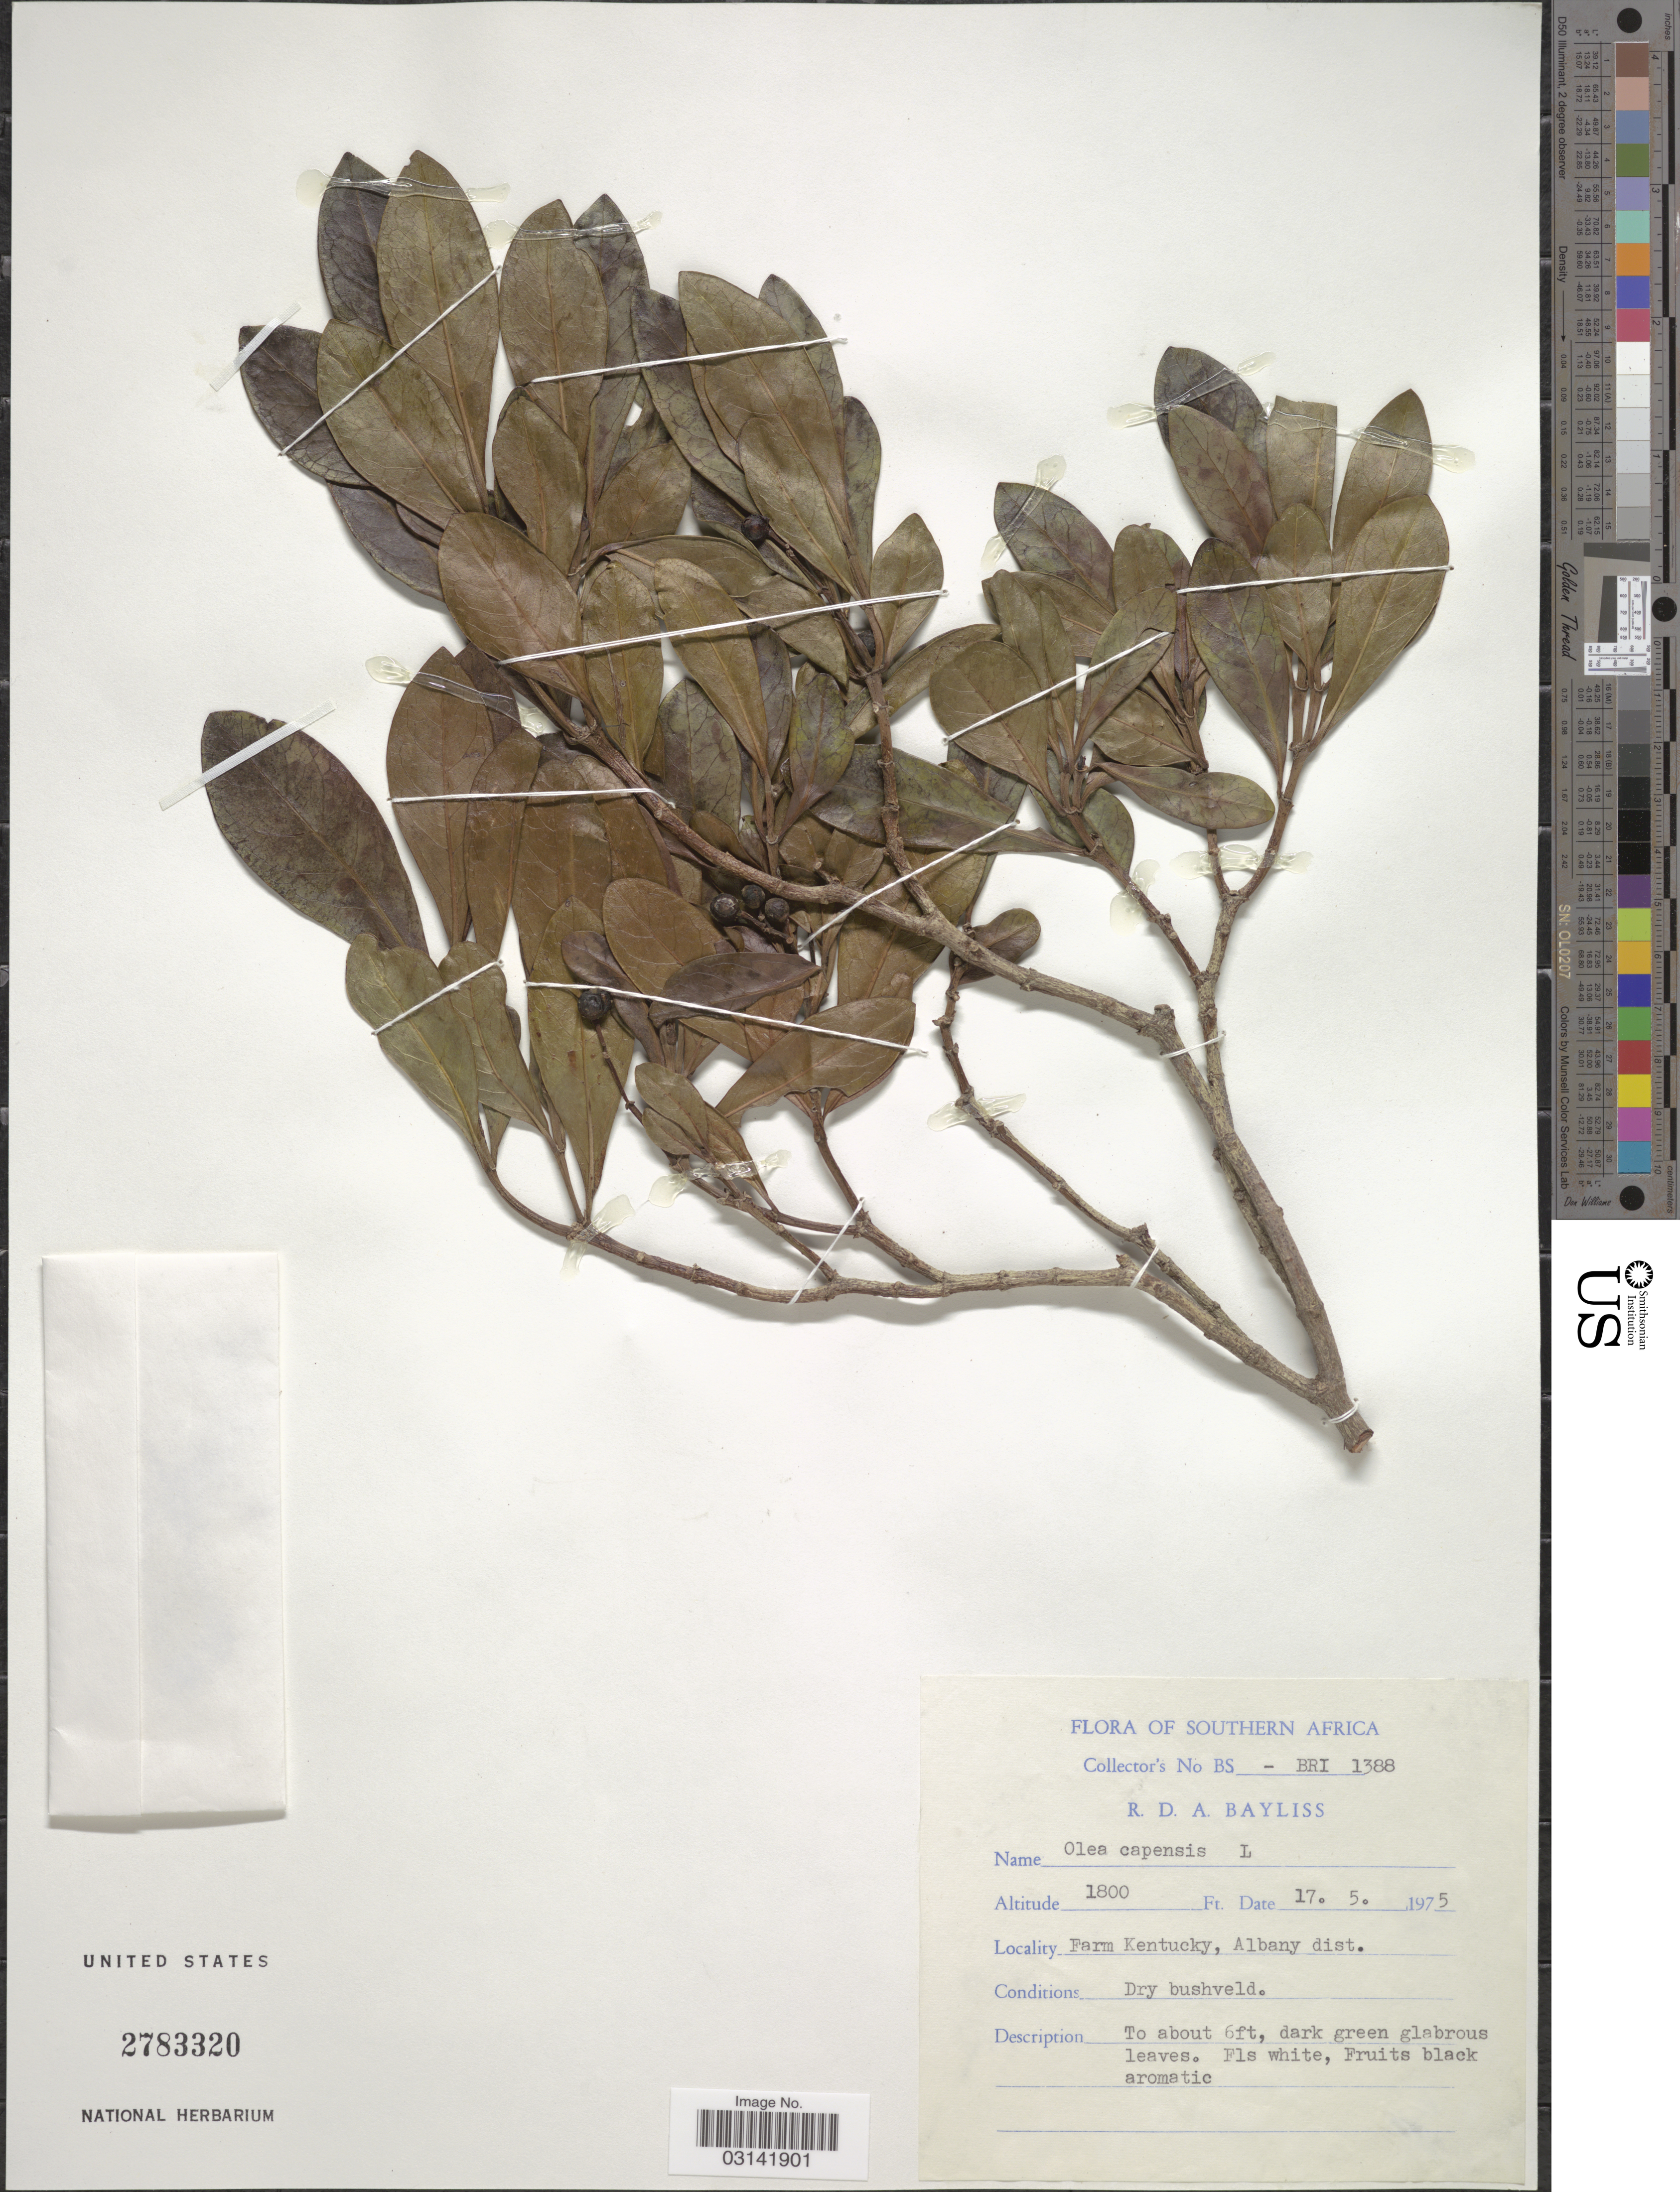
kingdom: Plantae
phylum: Tracheophyta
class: Magnoliopsida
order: Lamiales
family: Oleaceae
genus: Olea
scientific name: Olea capensis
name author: L.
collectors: R. Bayliss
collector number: BS-BRI1388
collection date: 1975-05-17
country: South Africa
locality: Southern Africa, Farm Kentucky, Albany dist.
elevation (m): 549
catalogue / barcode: US 2783320